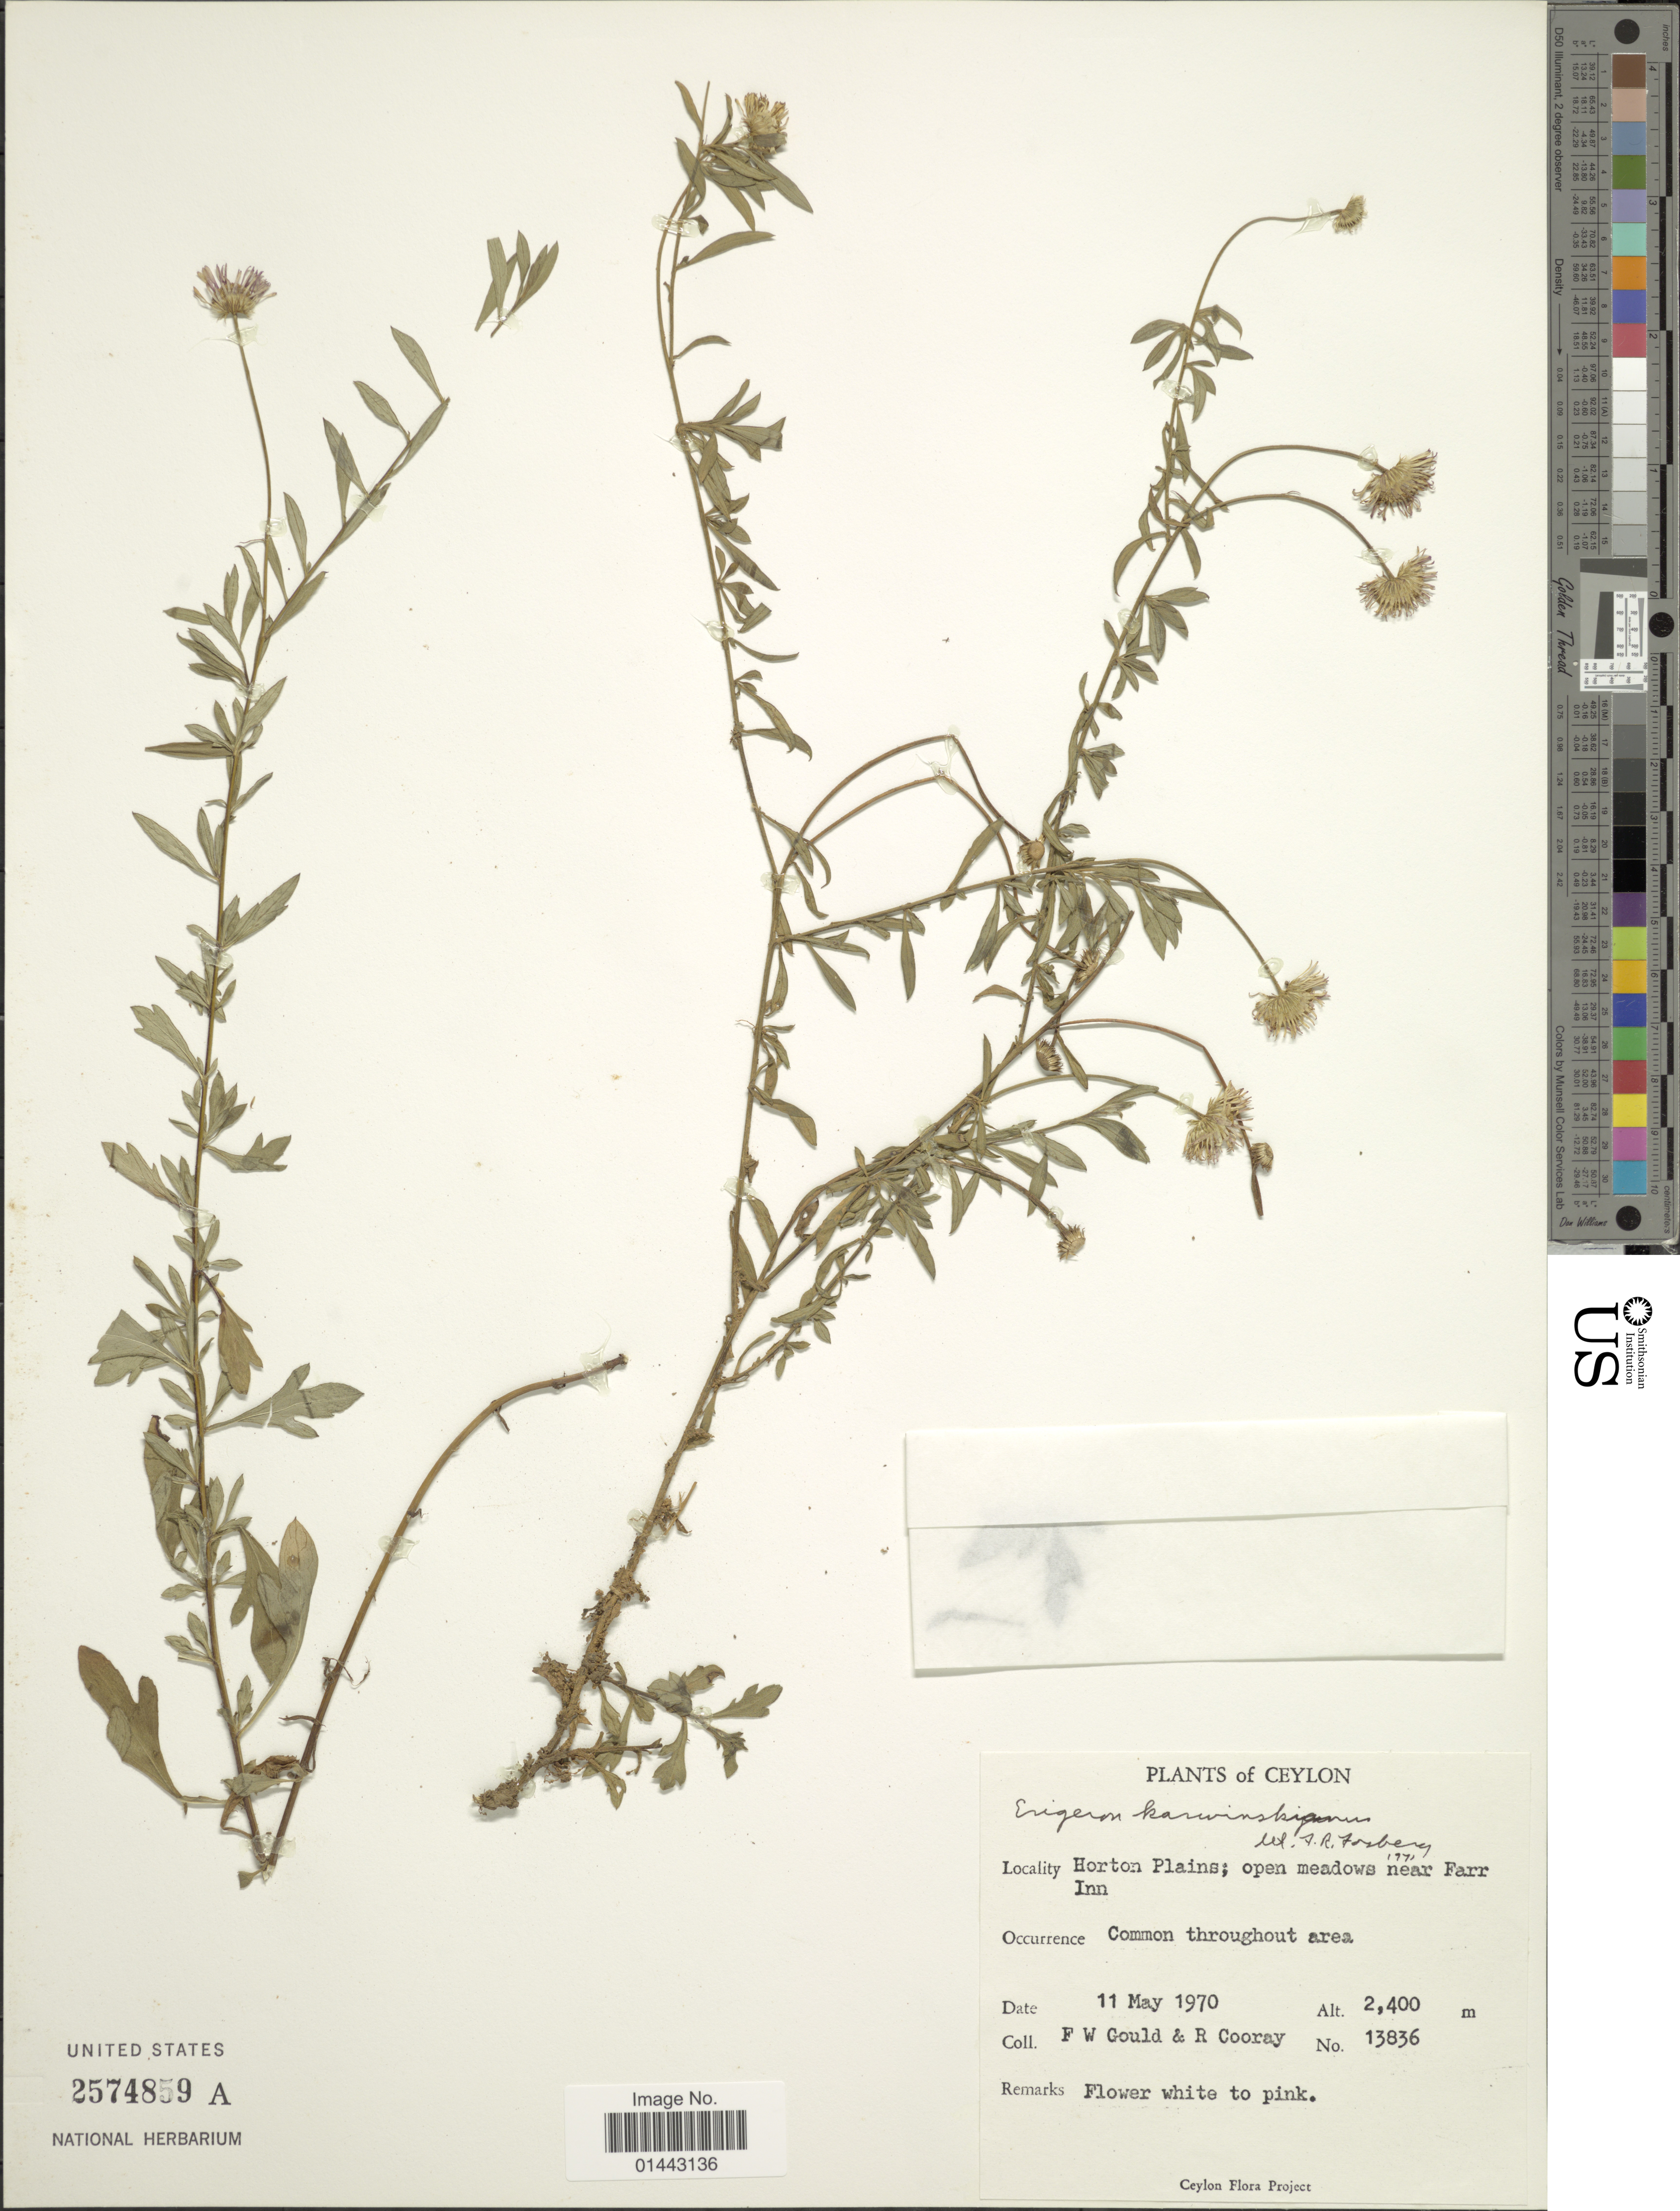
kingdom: Plantae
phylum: Tracheophyta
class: Magnoliopsida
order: Asterales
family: Asteraceae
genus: Erigeron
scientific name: Erigeron karvinskianus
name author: DC.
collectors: F. W. Gould & R. Cooray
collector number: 13836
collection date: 1970-05-11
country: Sri Lanka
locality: Ceylon, Horton Plains; open meadows near Farr Inn.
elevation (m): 2400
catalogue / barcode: US 2574859A